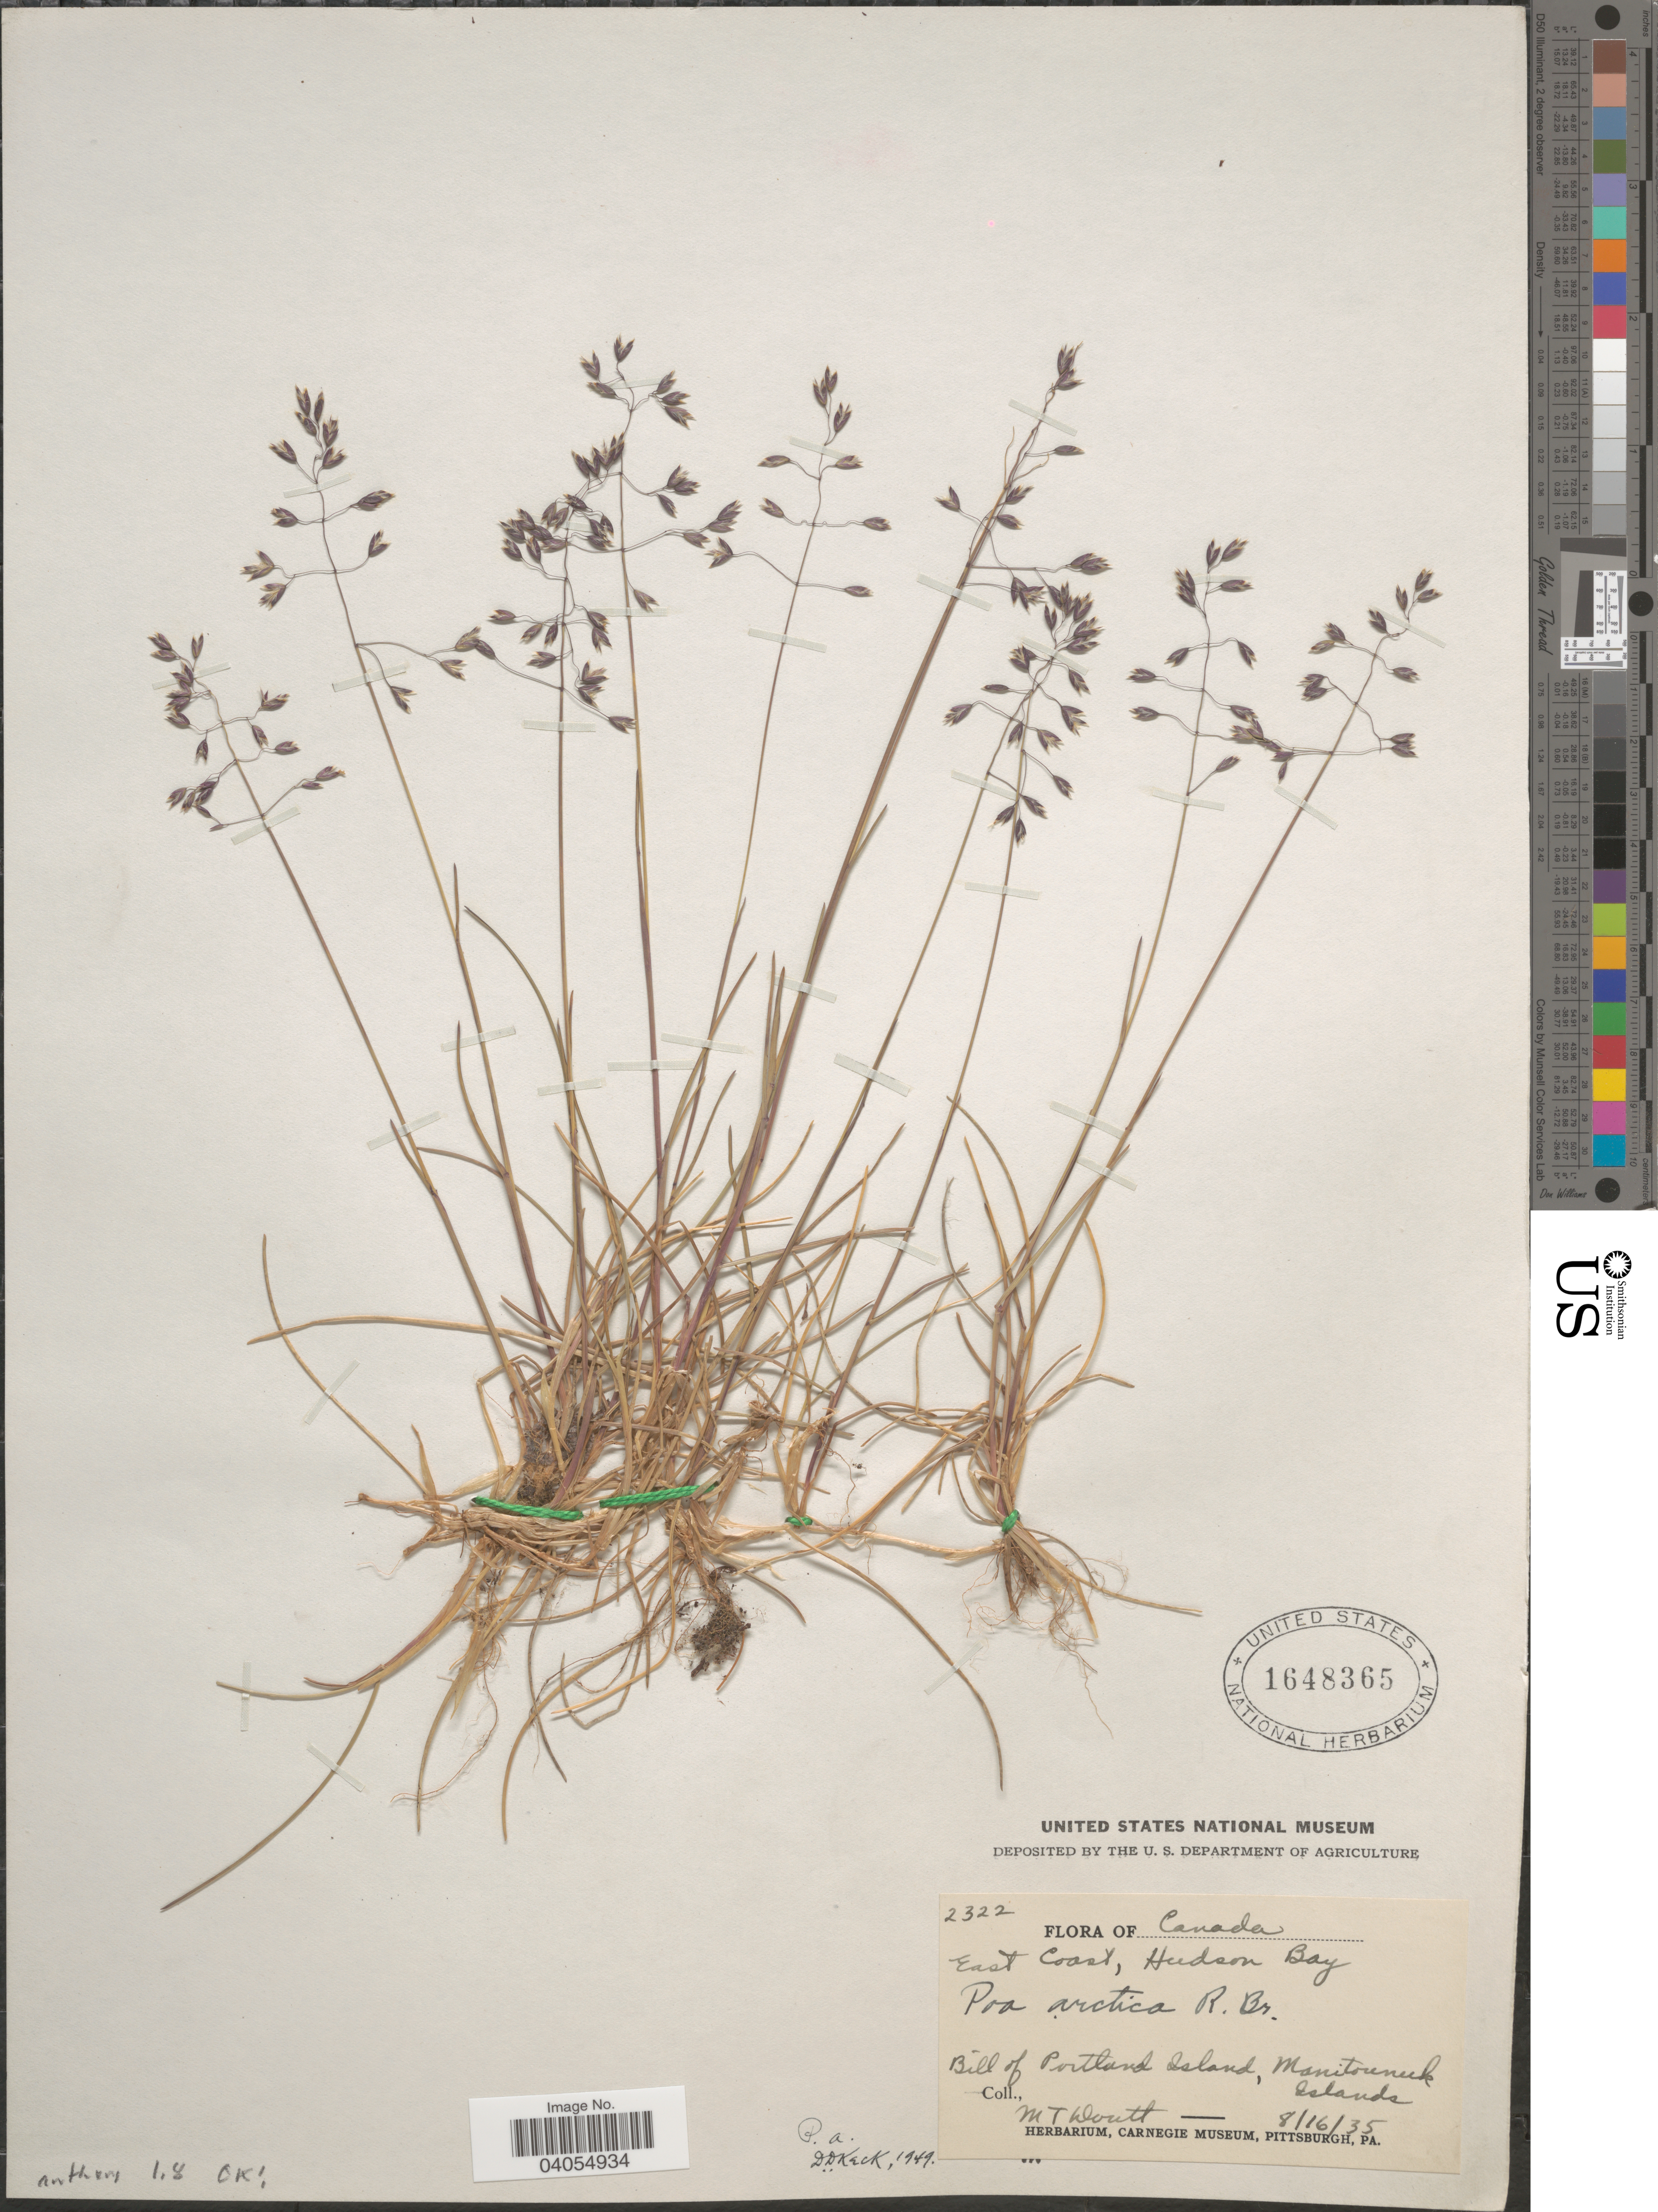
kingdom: Plantae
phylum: Tracheophyta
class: Liliopsida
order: Poales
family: Poaceae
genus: Poa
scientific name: Poa arctica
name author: R. Br.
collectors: M. Doutt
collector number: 2322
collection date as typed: Transcribed d/m/y: 16/8/35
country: Canada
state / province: British Columbia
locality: East Coast, Hudson Bay. Bill of Portland Island, Manitounuk Islands.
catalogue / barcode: US 1648365